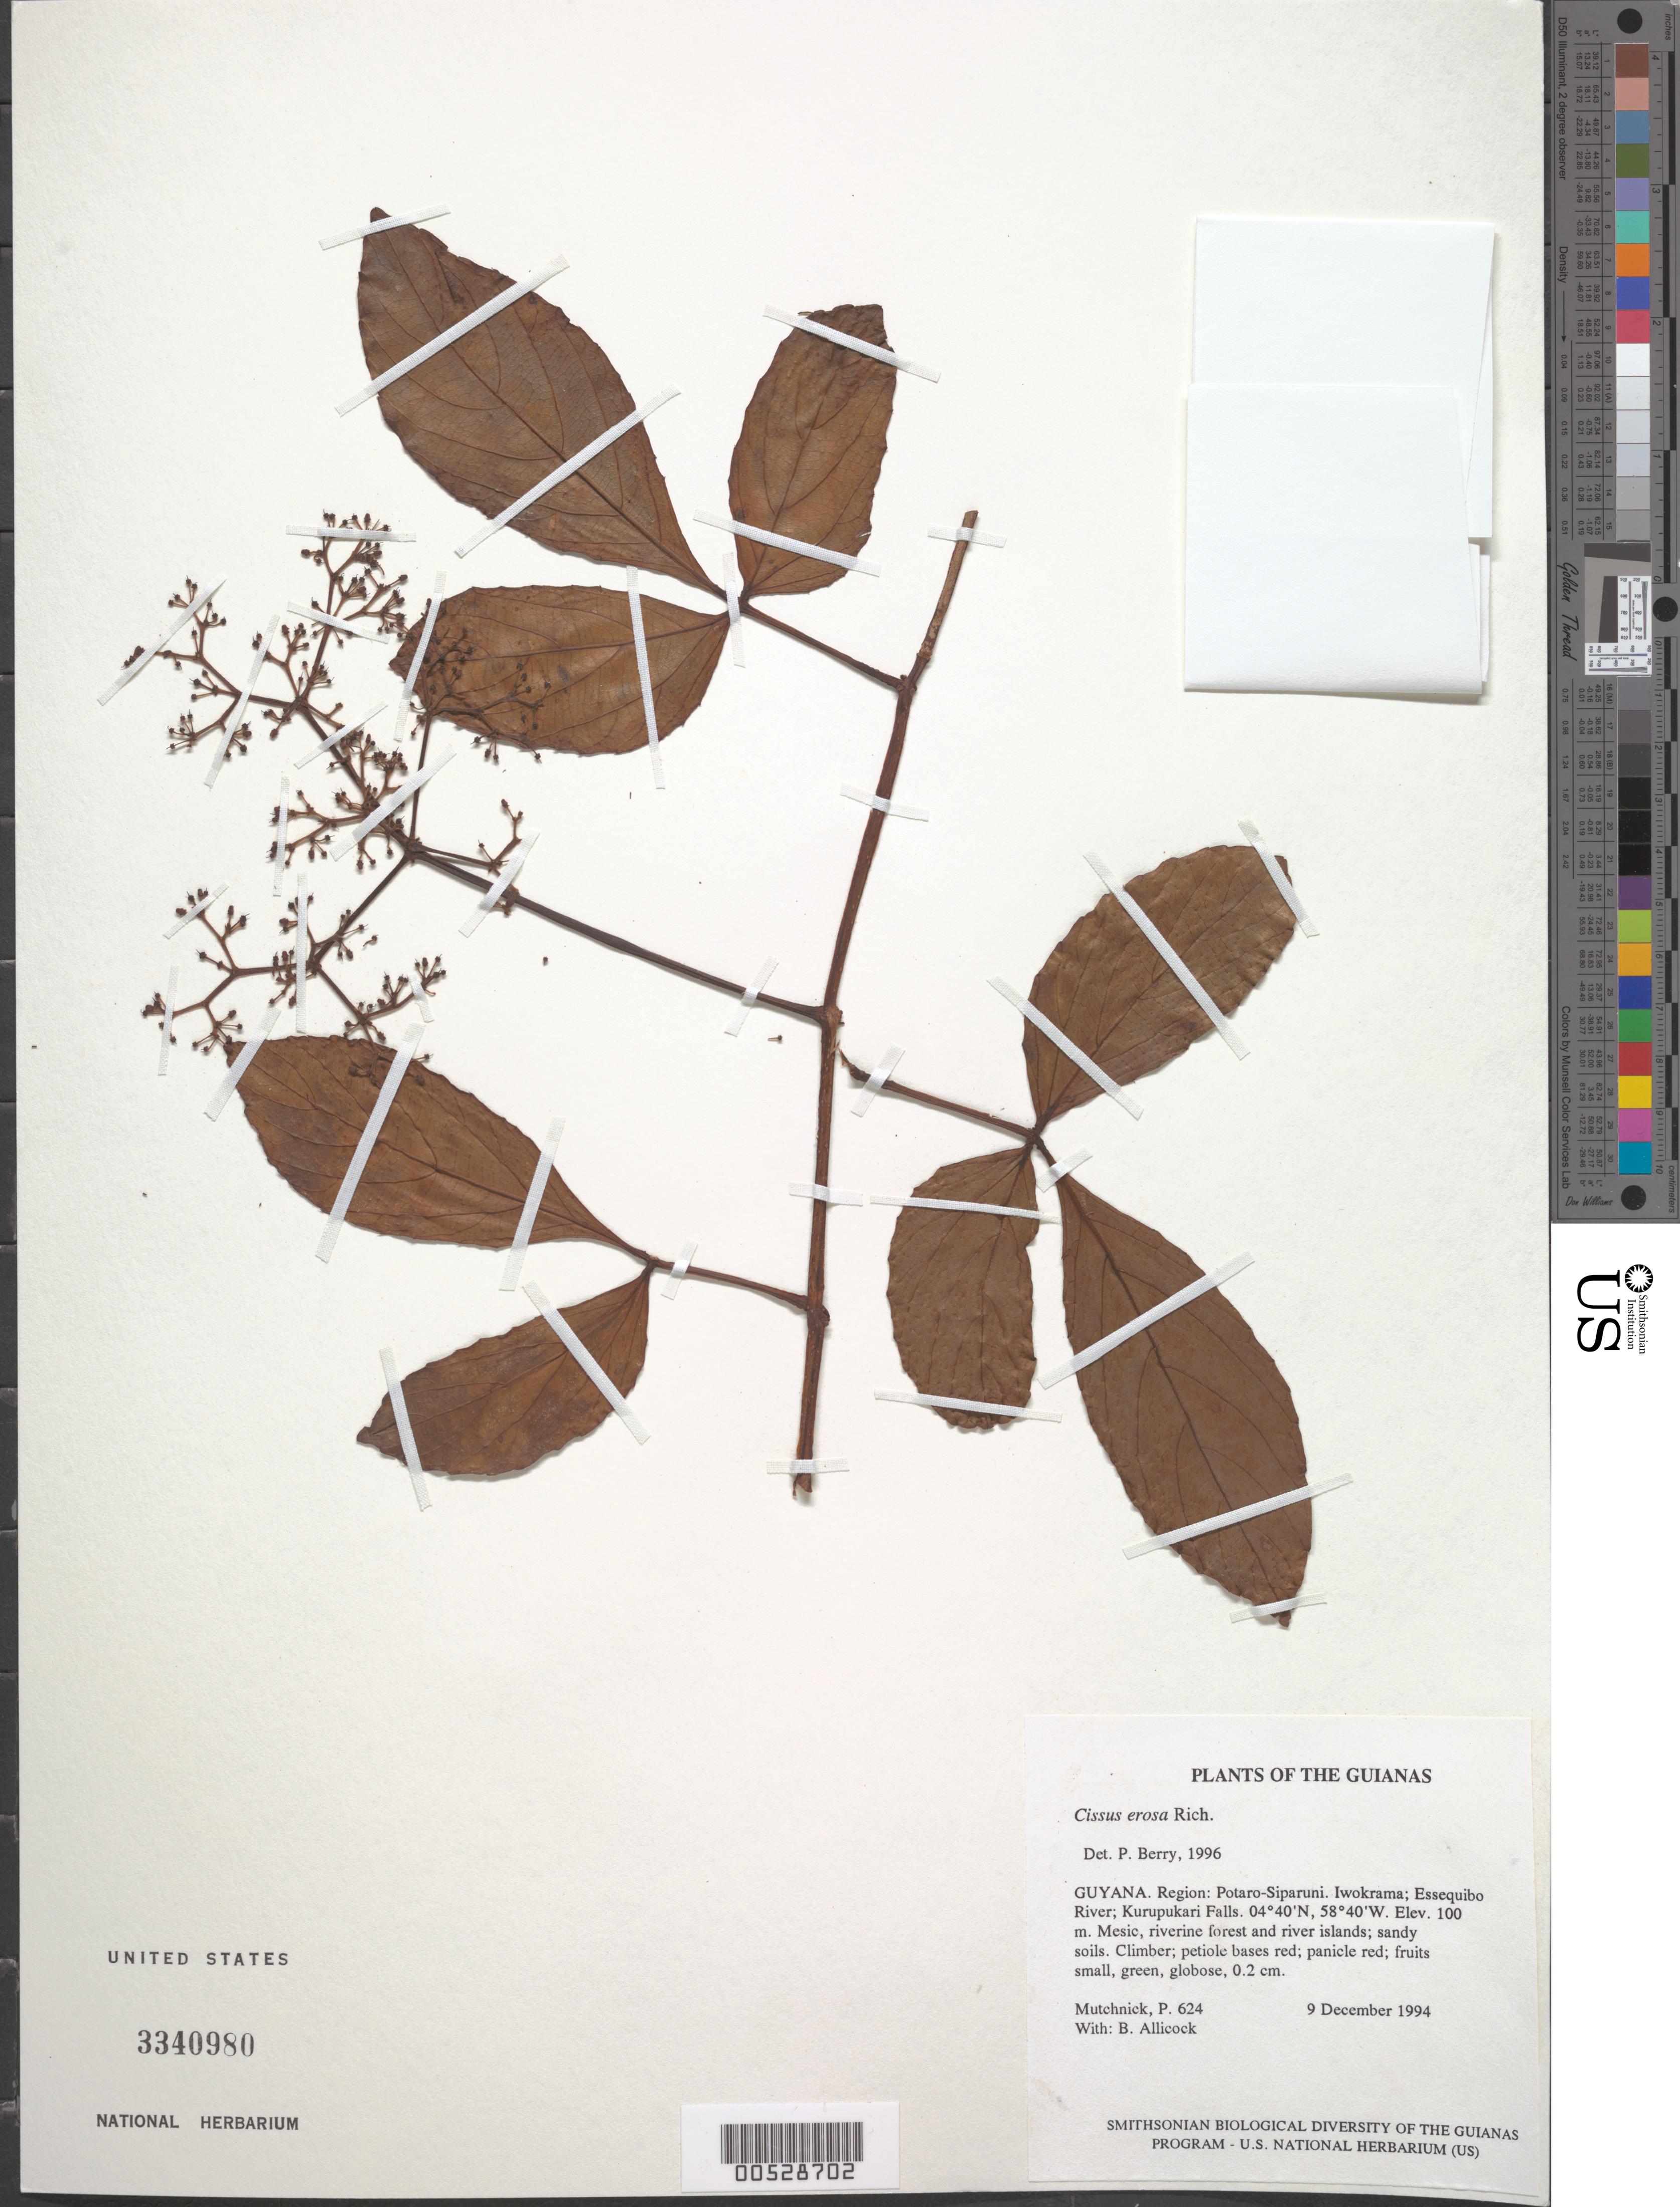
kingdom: Plantae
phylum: Tracheophyta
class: Magnoliopsida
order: Vitales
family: Vitaceae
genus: Cissus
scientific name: Cissus erosa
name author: Rich.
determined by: Berry, P. E., (WIS), University of Wisconsin - Madison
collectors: P. Mutchnick & B. Allicock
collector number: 624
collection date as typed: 9 December 1994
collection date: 1994-12-09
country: Guyana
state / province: Potaro-Siparuni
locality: Iwokrama; Essequibo River; Kurupukari Falls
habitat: Mesic, riverine forest and river islands; sandy soils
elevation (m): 100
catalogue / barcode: US 3340980